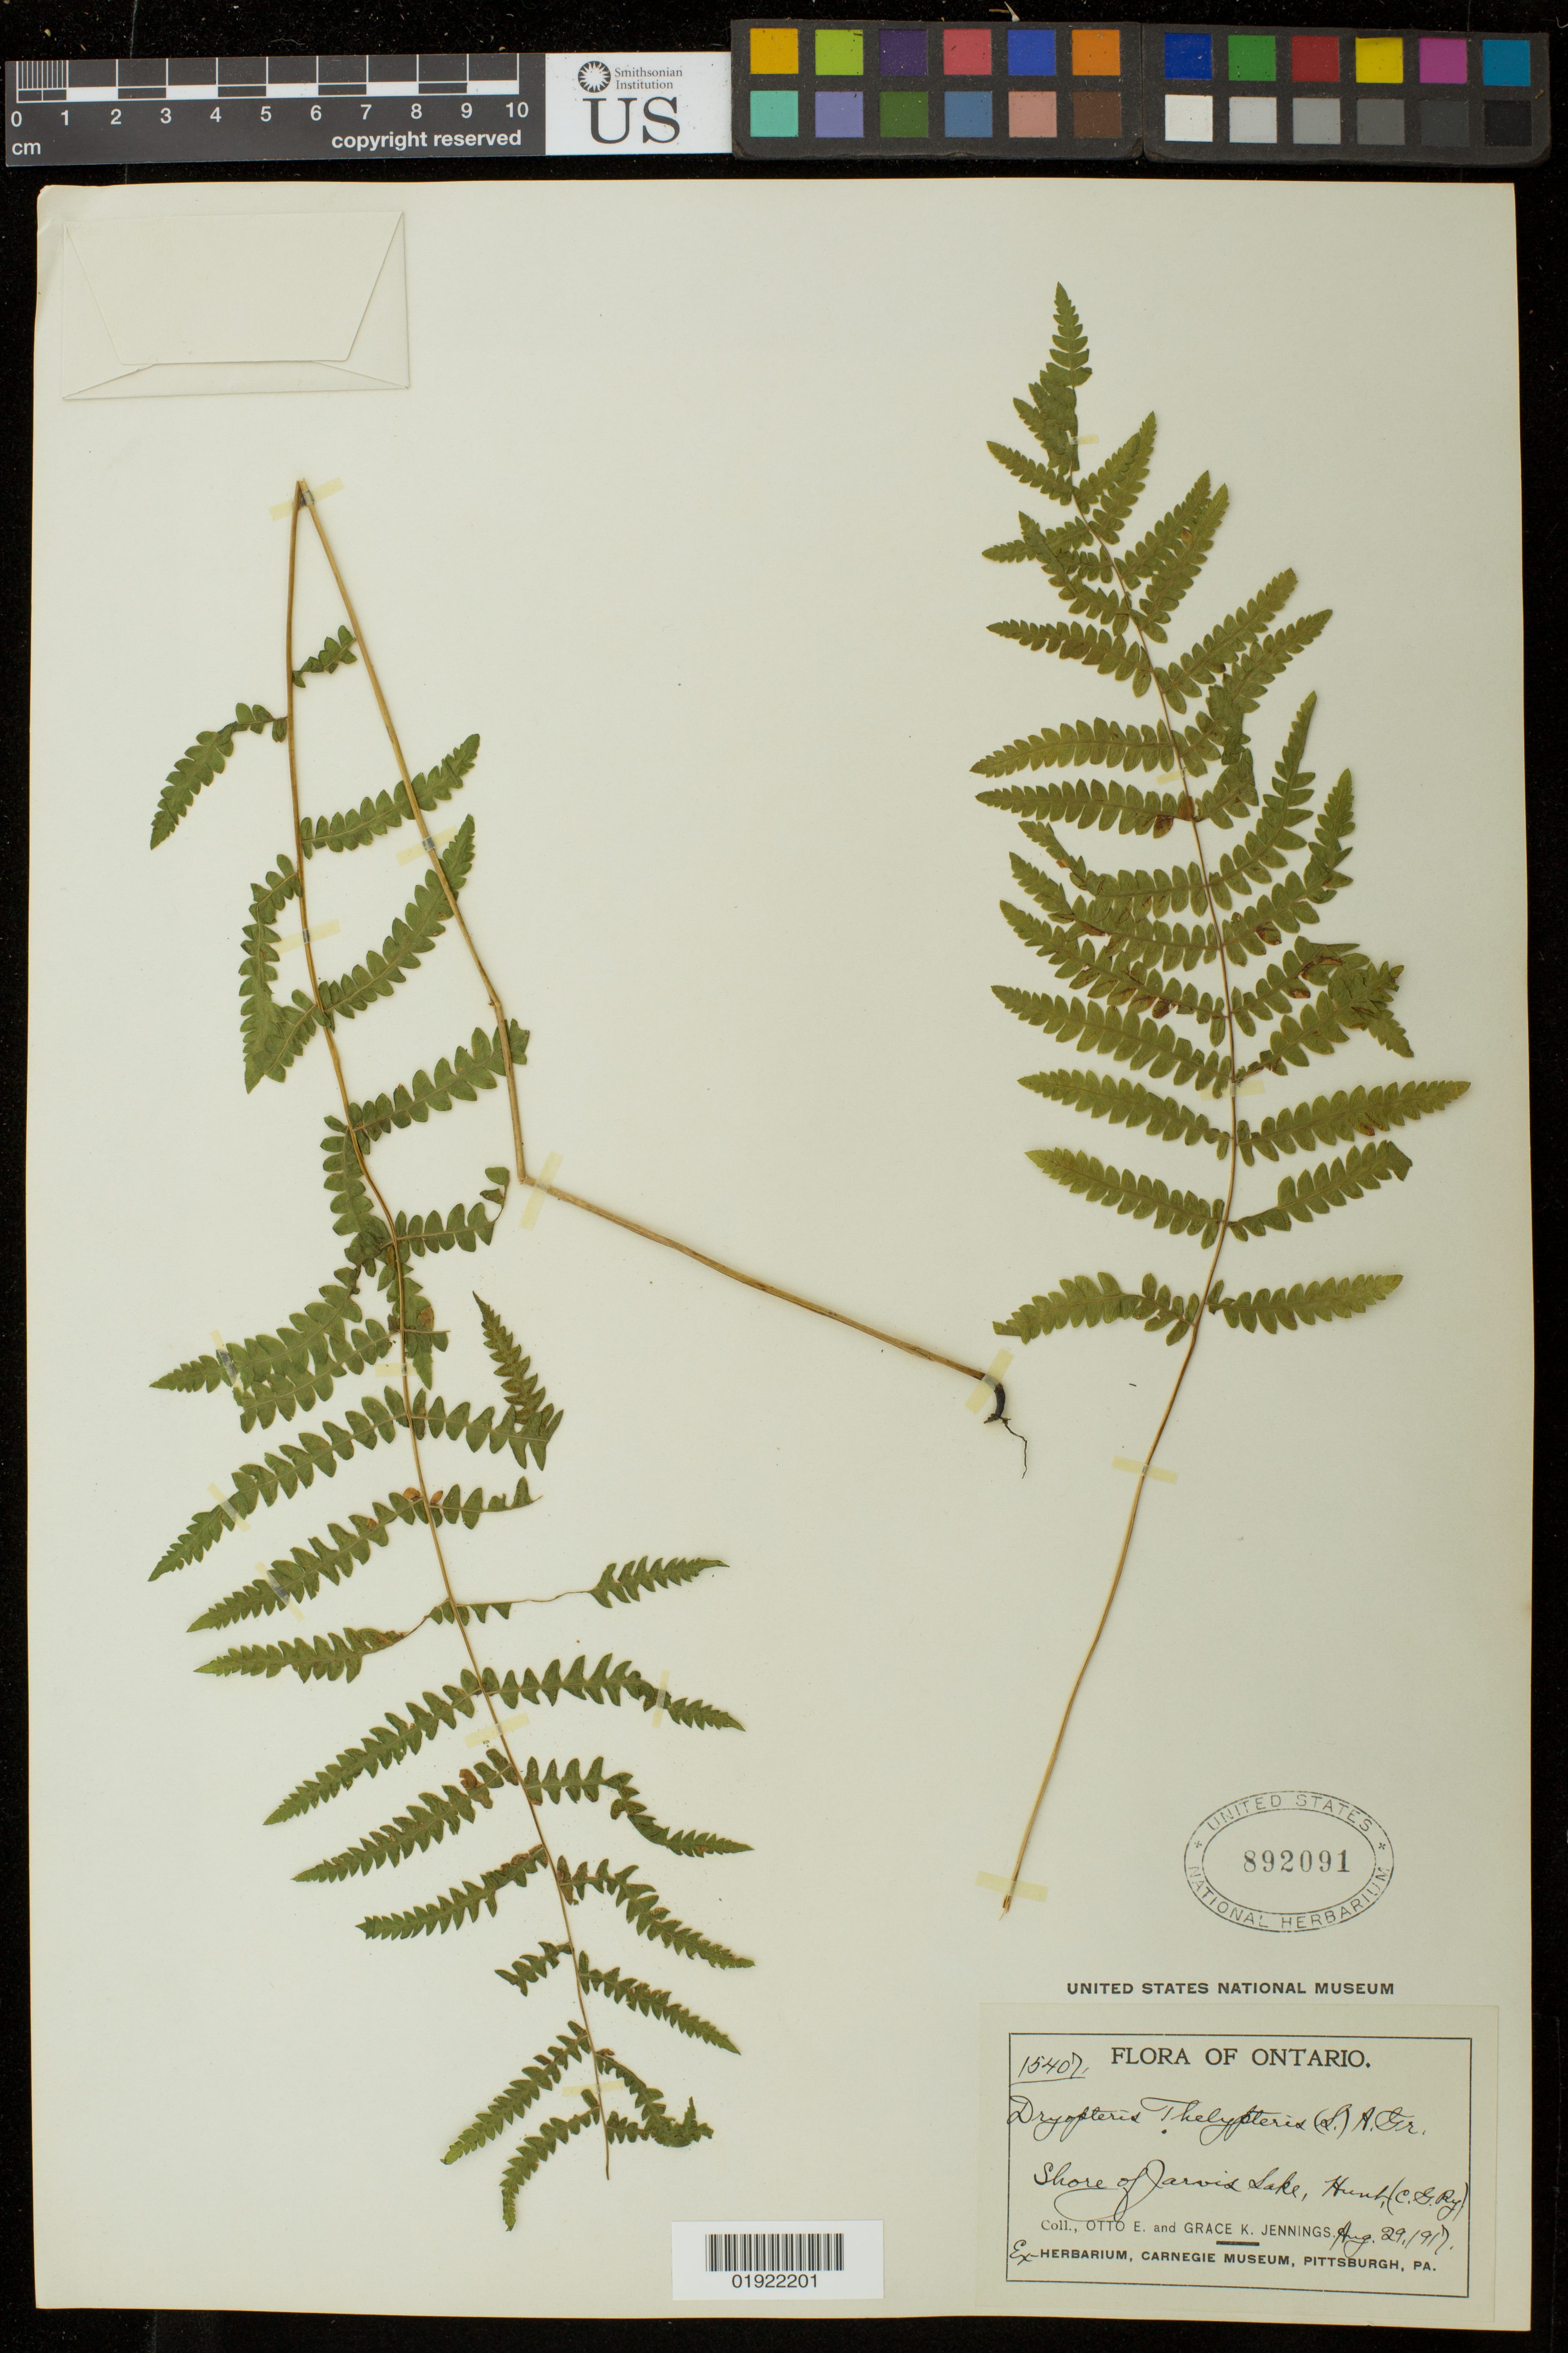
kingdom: Plantae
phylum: Tracheophyta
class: Polypodiopsida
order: Polypodiales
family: Thelypteridaceae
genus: Thelypteris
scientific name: Thelypteris palustris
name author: (Salisb.) Schott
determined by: Schott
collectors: E. Otto & G. K. Jennings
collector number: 15407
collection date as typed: Aug. 29, 1917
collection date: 1917-08-29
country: Canada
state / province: Ontario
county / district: Nipissing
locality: shore of Jarvis Lake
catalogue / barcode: US 892091